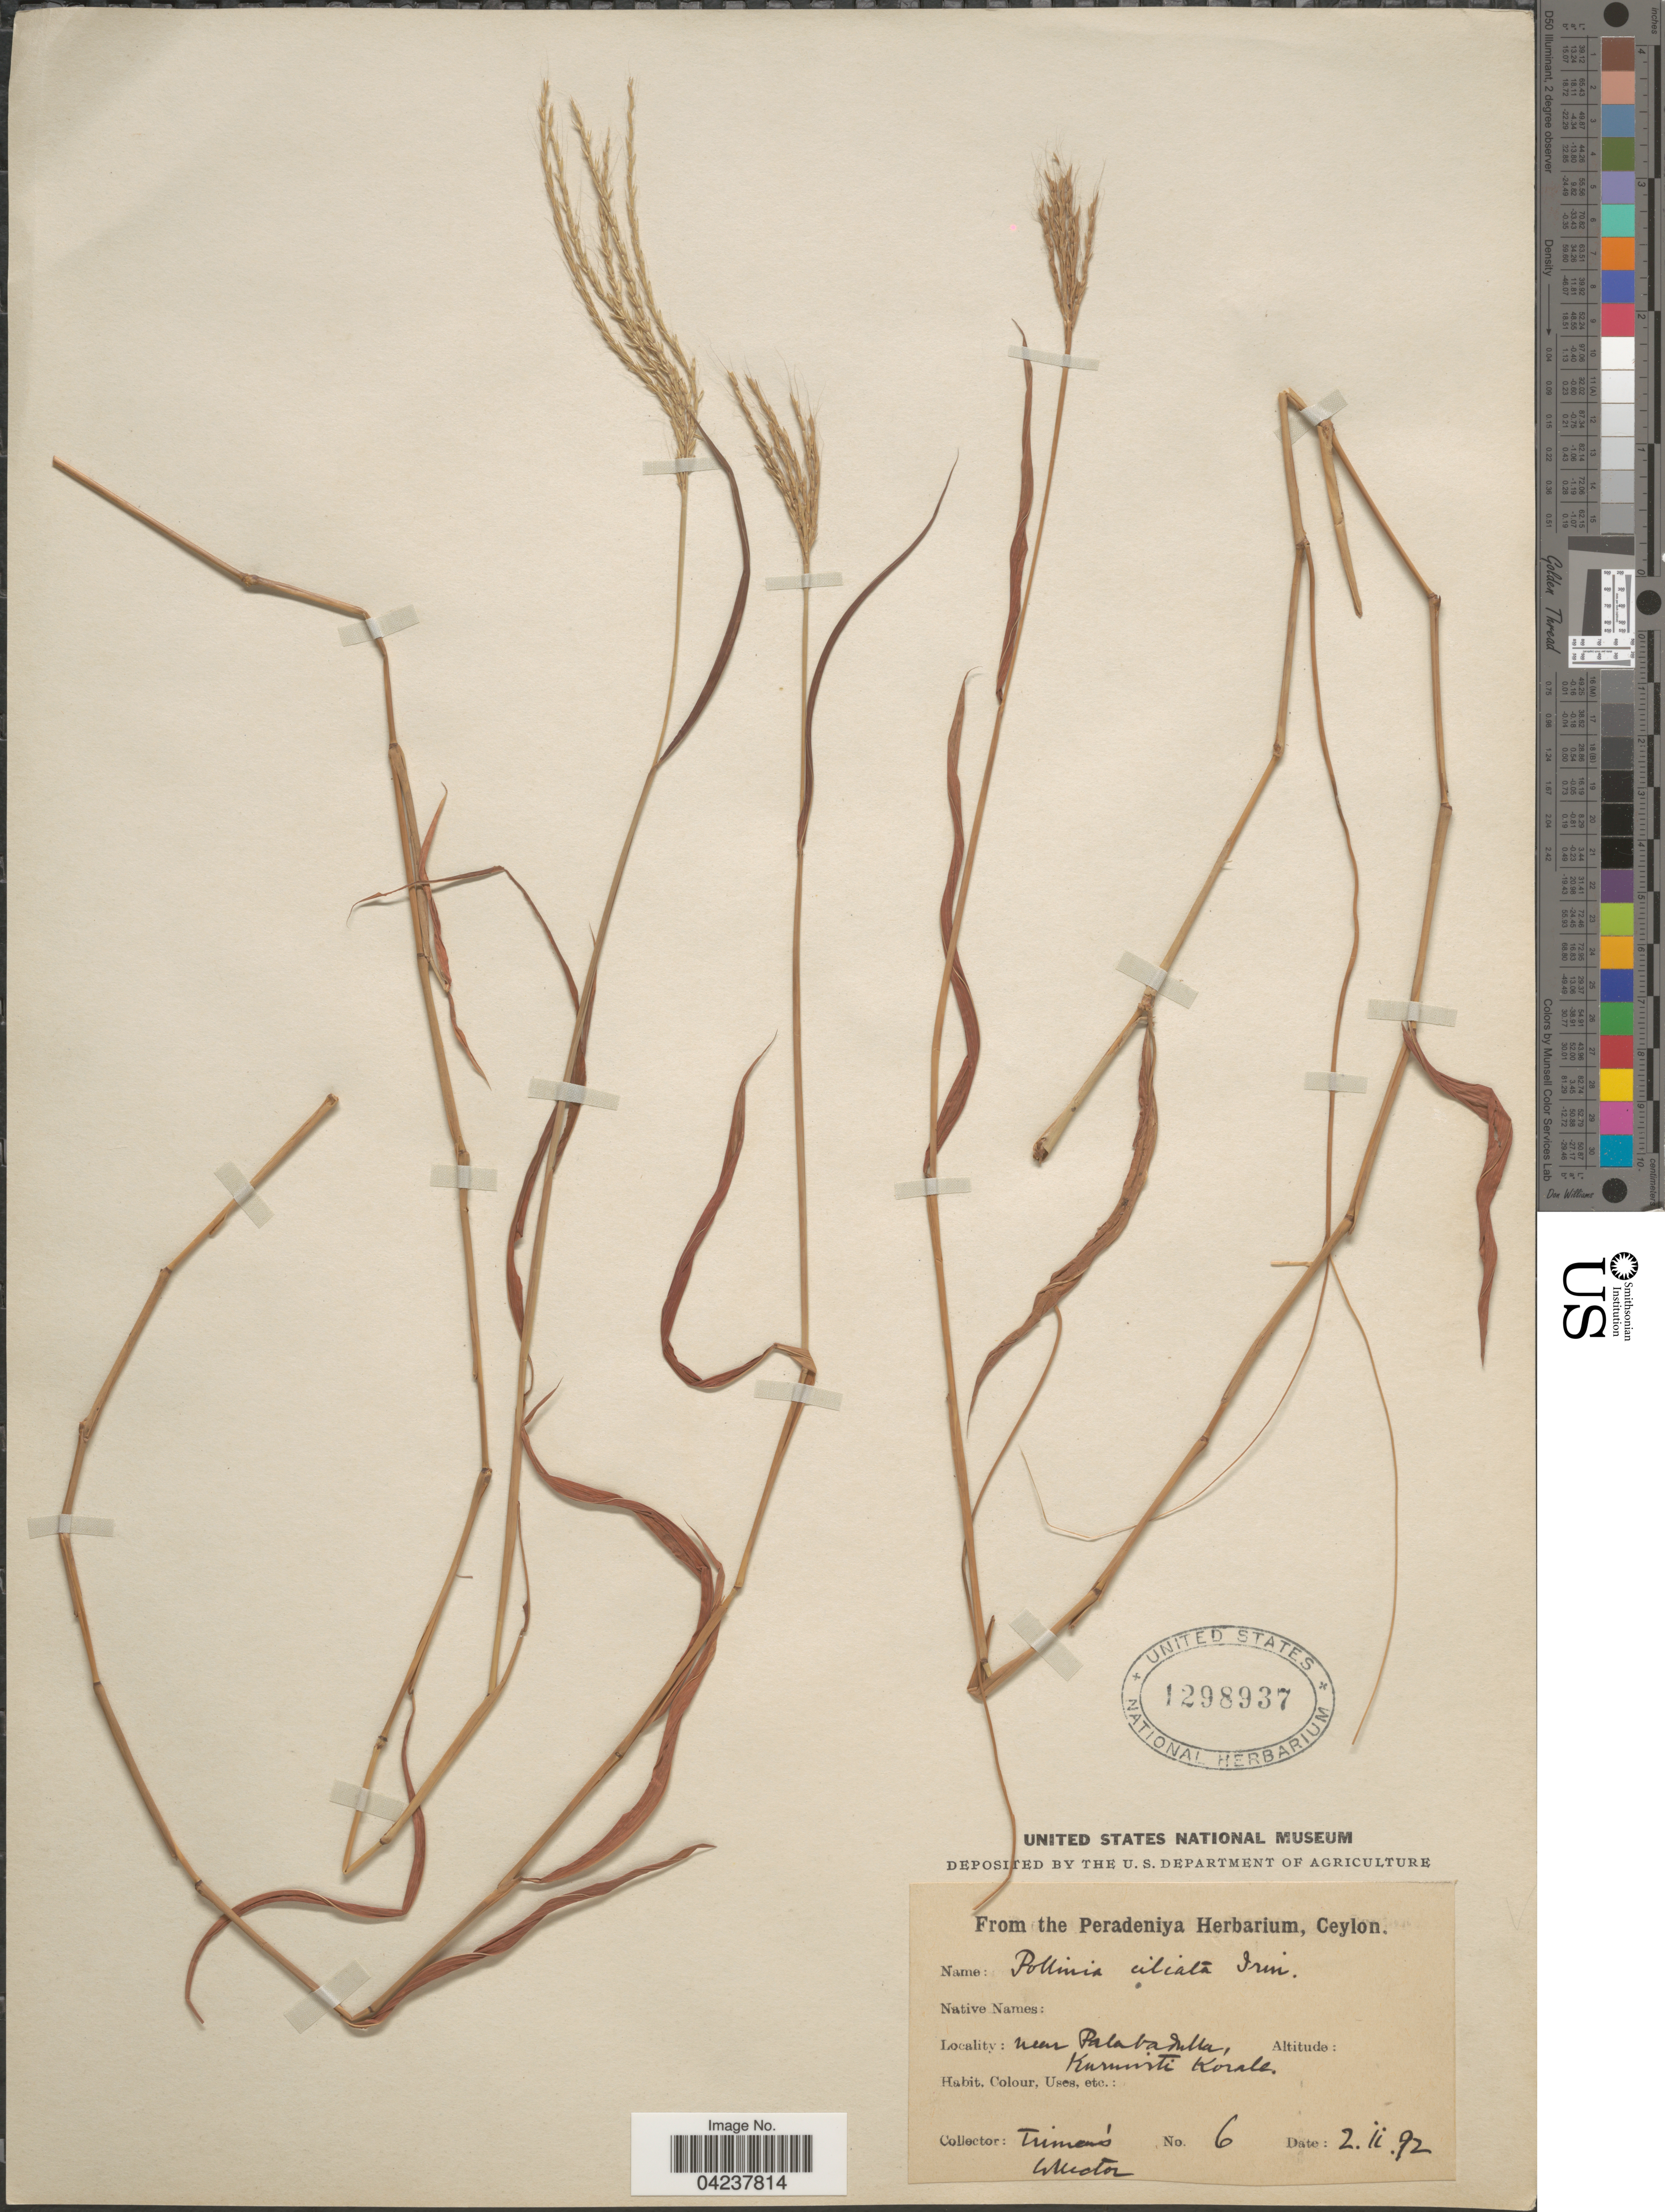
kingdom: Plantae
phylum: Tracheophyta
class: Liliopsida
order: Poales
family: Poaceae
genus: Microstegium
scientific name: Microstegium ciliatum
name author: (Trin.) A. Camus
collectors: Trimen's collector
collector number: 6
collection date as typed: Transcribed d/m/y: 2/2/92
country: Sri Lanka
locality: Ceylon. Near Palabaddala, Kuruwiti Korale.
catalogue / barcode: US 1298937